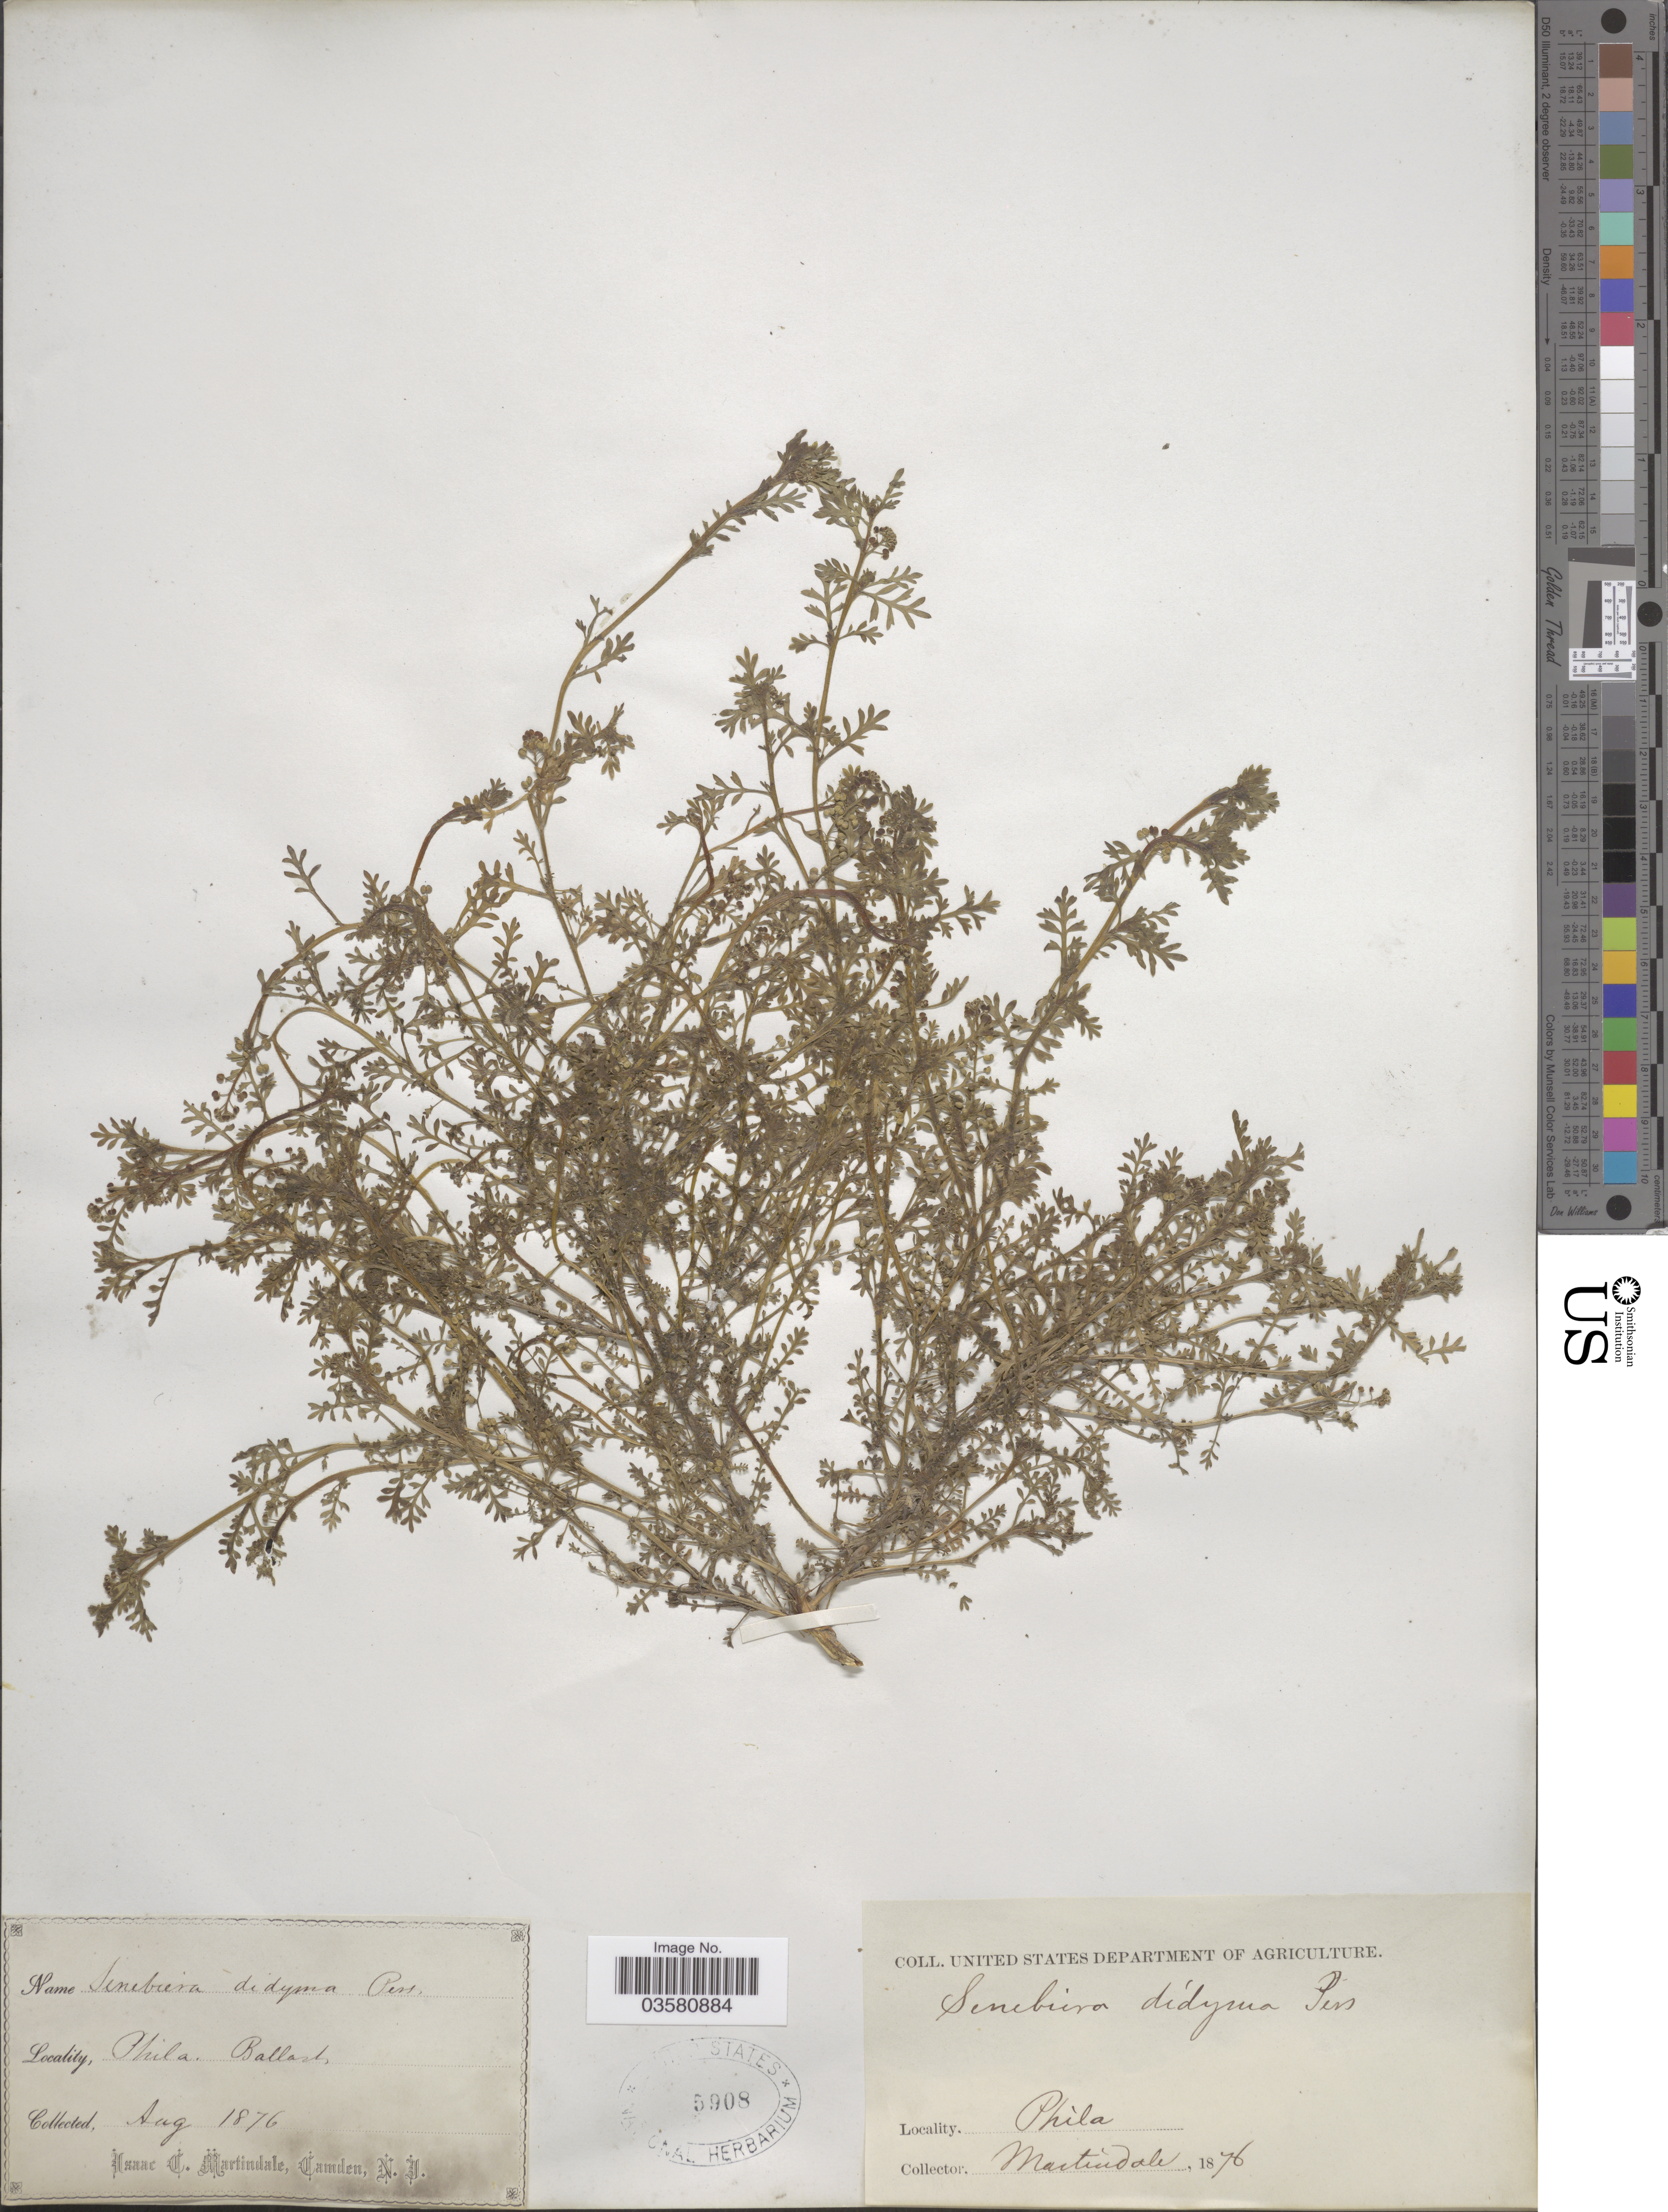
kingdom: Plantae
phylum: Tracheophyta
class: Magnoliopsida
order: Brassicales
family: Brassicaceae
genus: Lepidium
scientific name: Lepidium didymum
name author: L.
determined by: Strong, M. T., (US), Smithsonian Institution - National Museum of Natural History (UNITED STATES)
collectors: I. C. Martindale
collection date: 1876-08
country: United States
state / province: New Jersey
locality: Phila. Ballast.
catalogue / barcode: US 5908